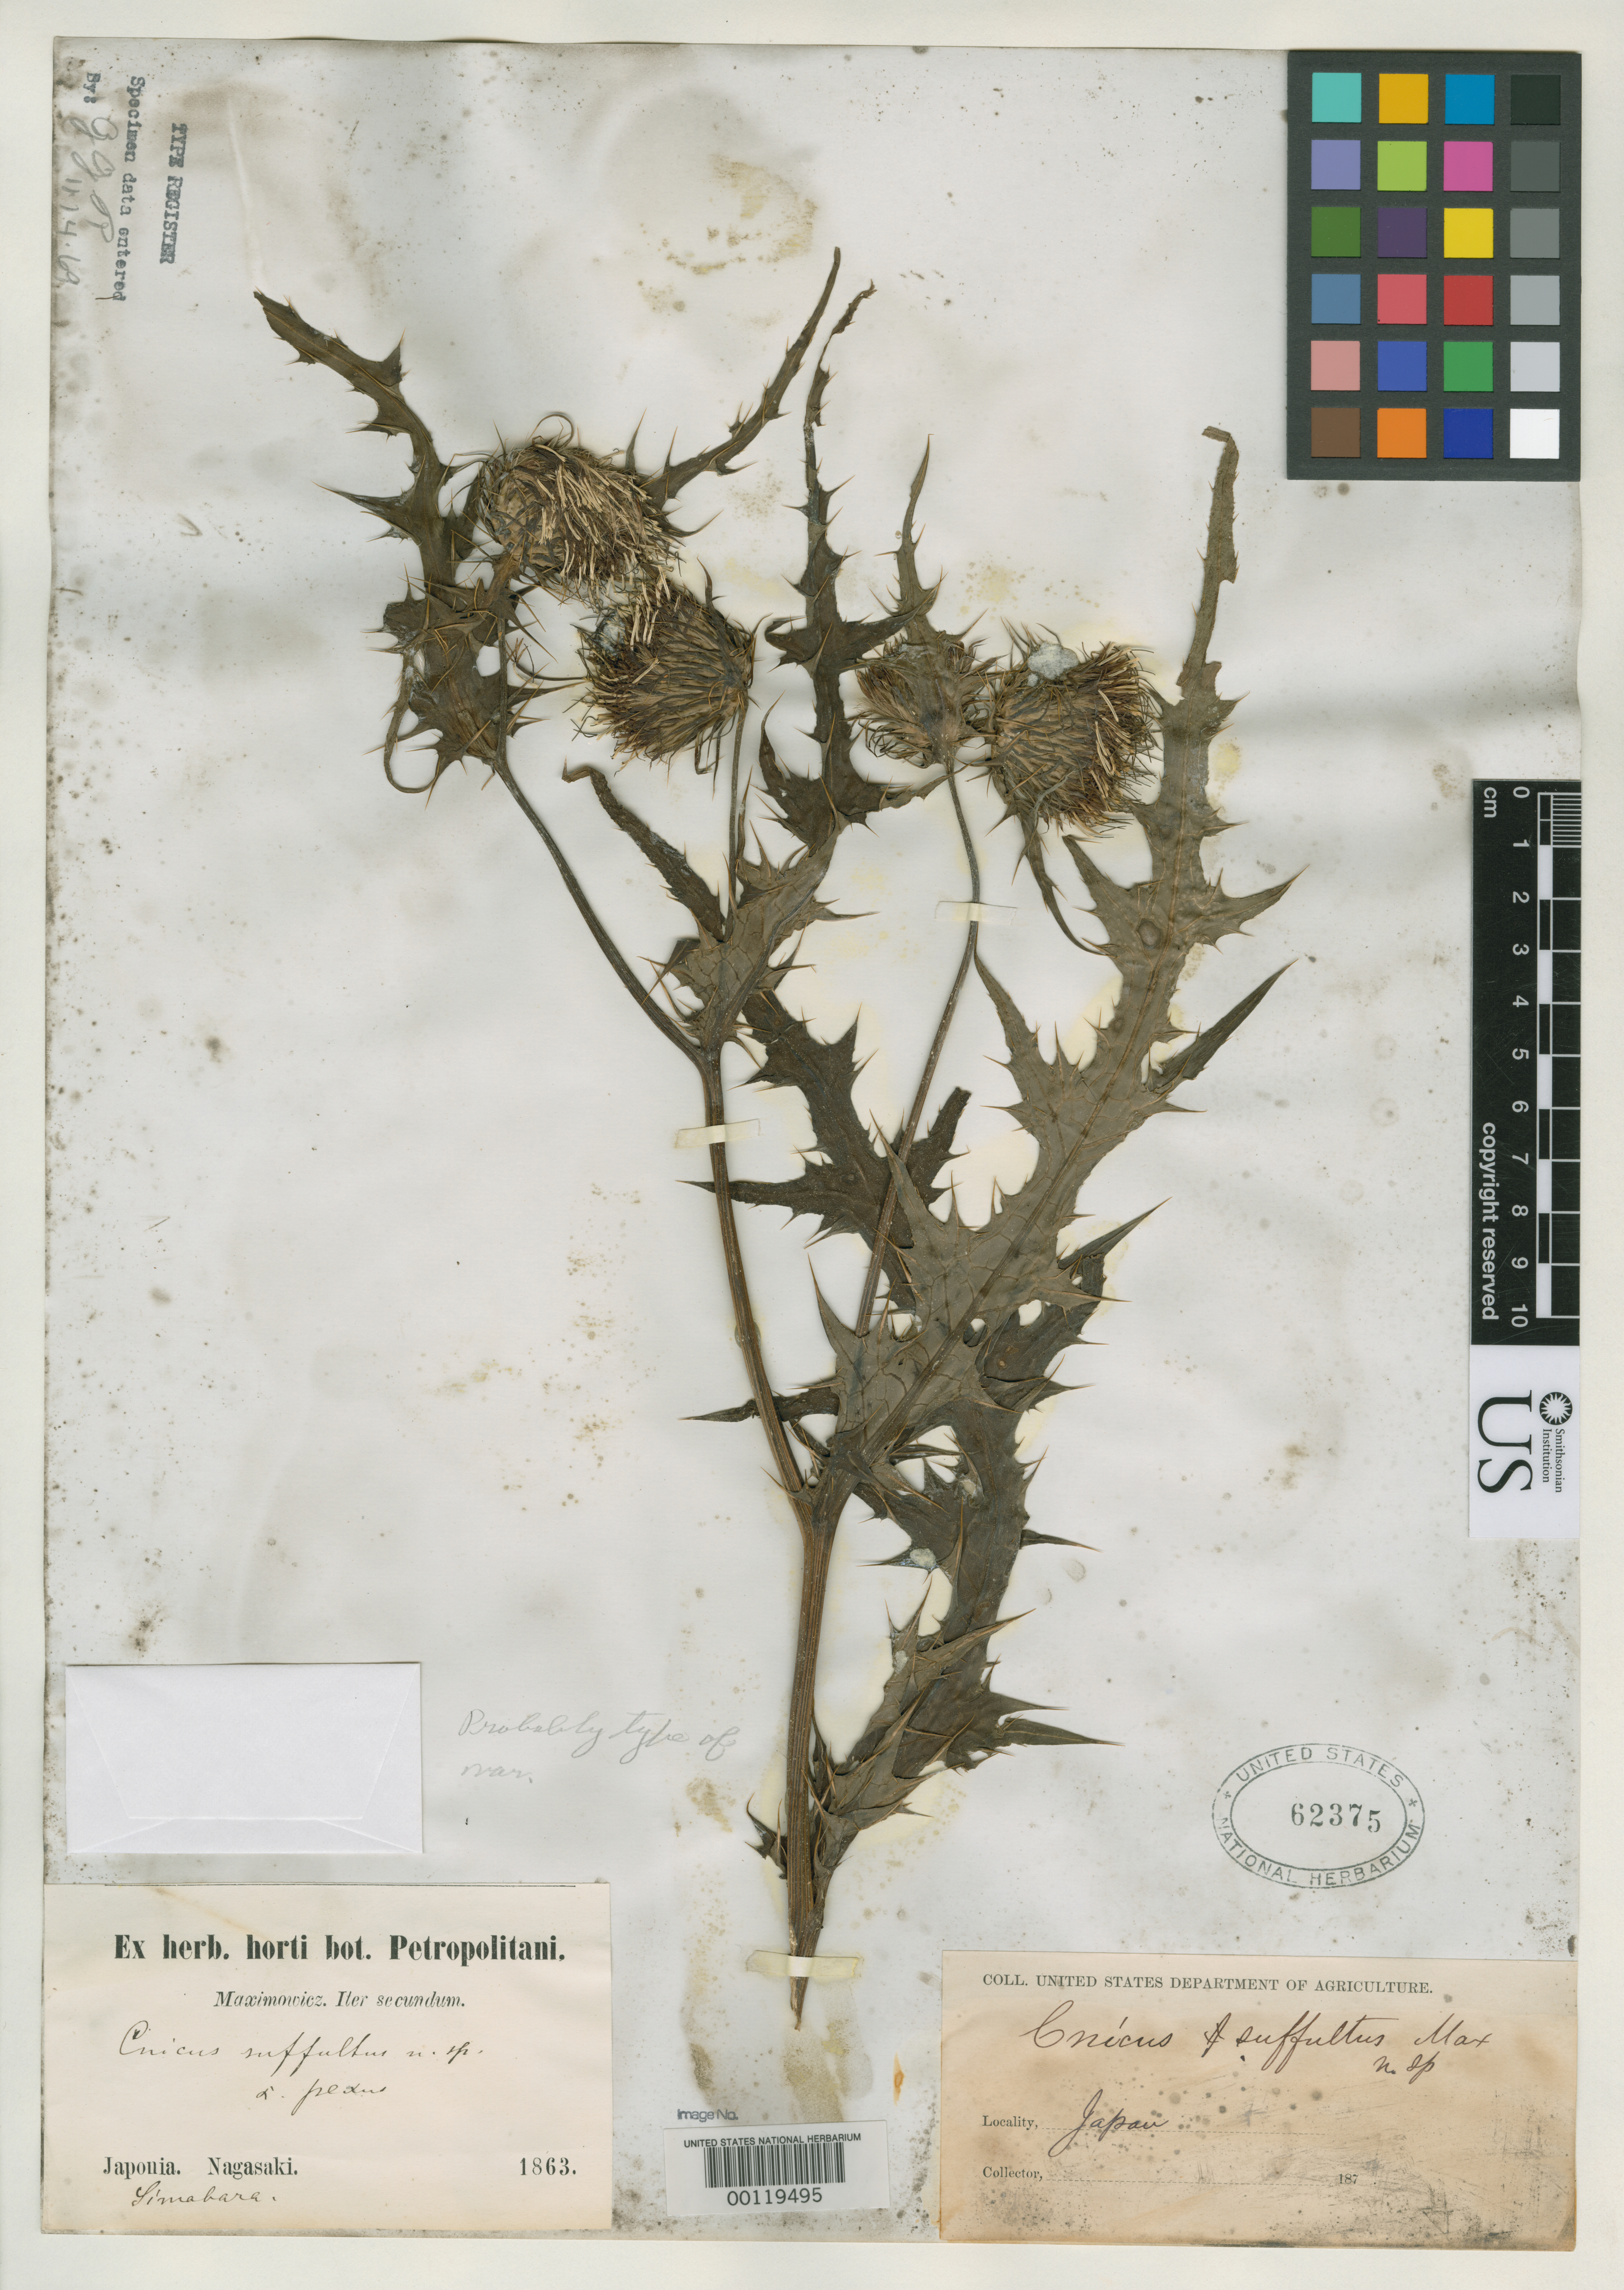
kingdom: Plantae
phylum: Tracheophyta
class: Magnoliopsida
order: Asterales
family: Asteraceae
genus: Cnicus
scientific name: Cnicus suffultus var. pexus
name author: Maxim.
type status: Type Collection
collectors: C. J. Maximowicz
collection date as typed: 1863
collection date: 1863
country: Japan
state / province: Nagasaki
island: Kyushu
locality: Nagasaki.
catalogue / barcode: US 62375